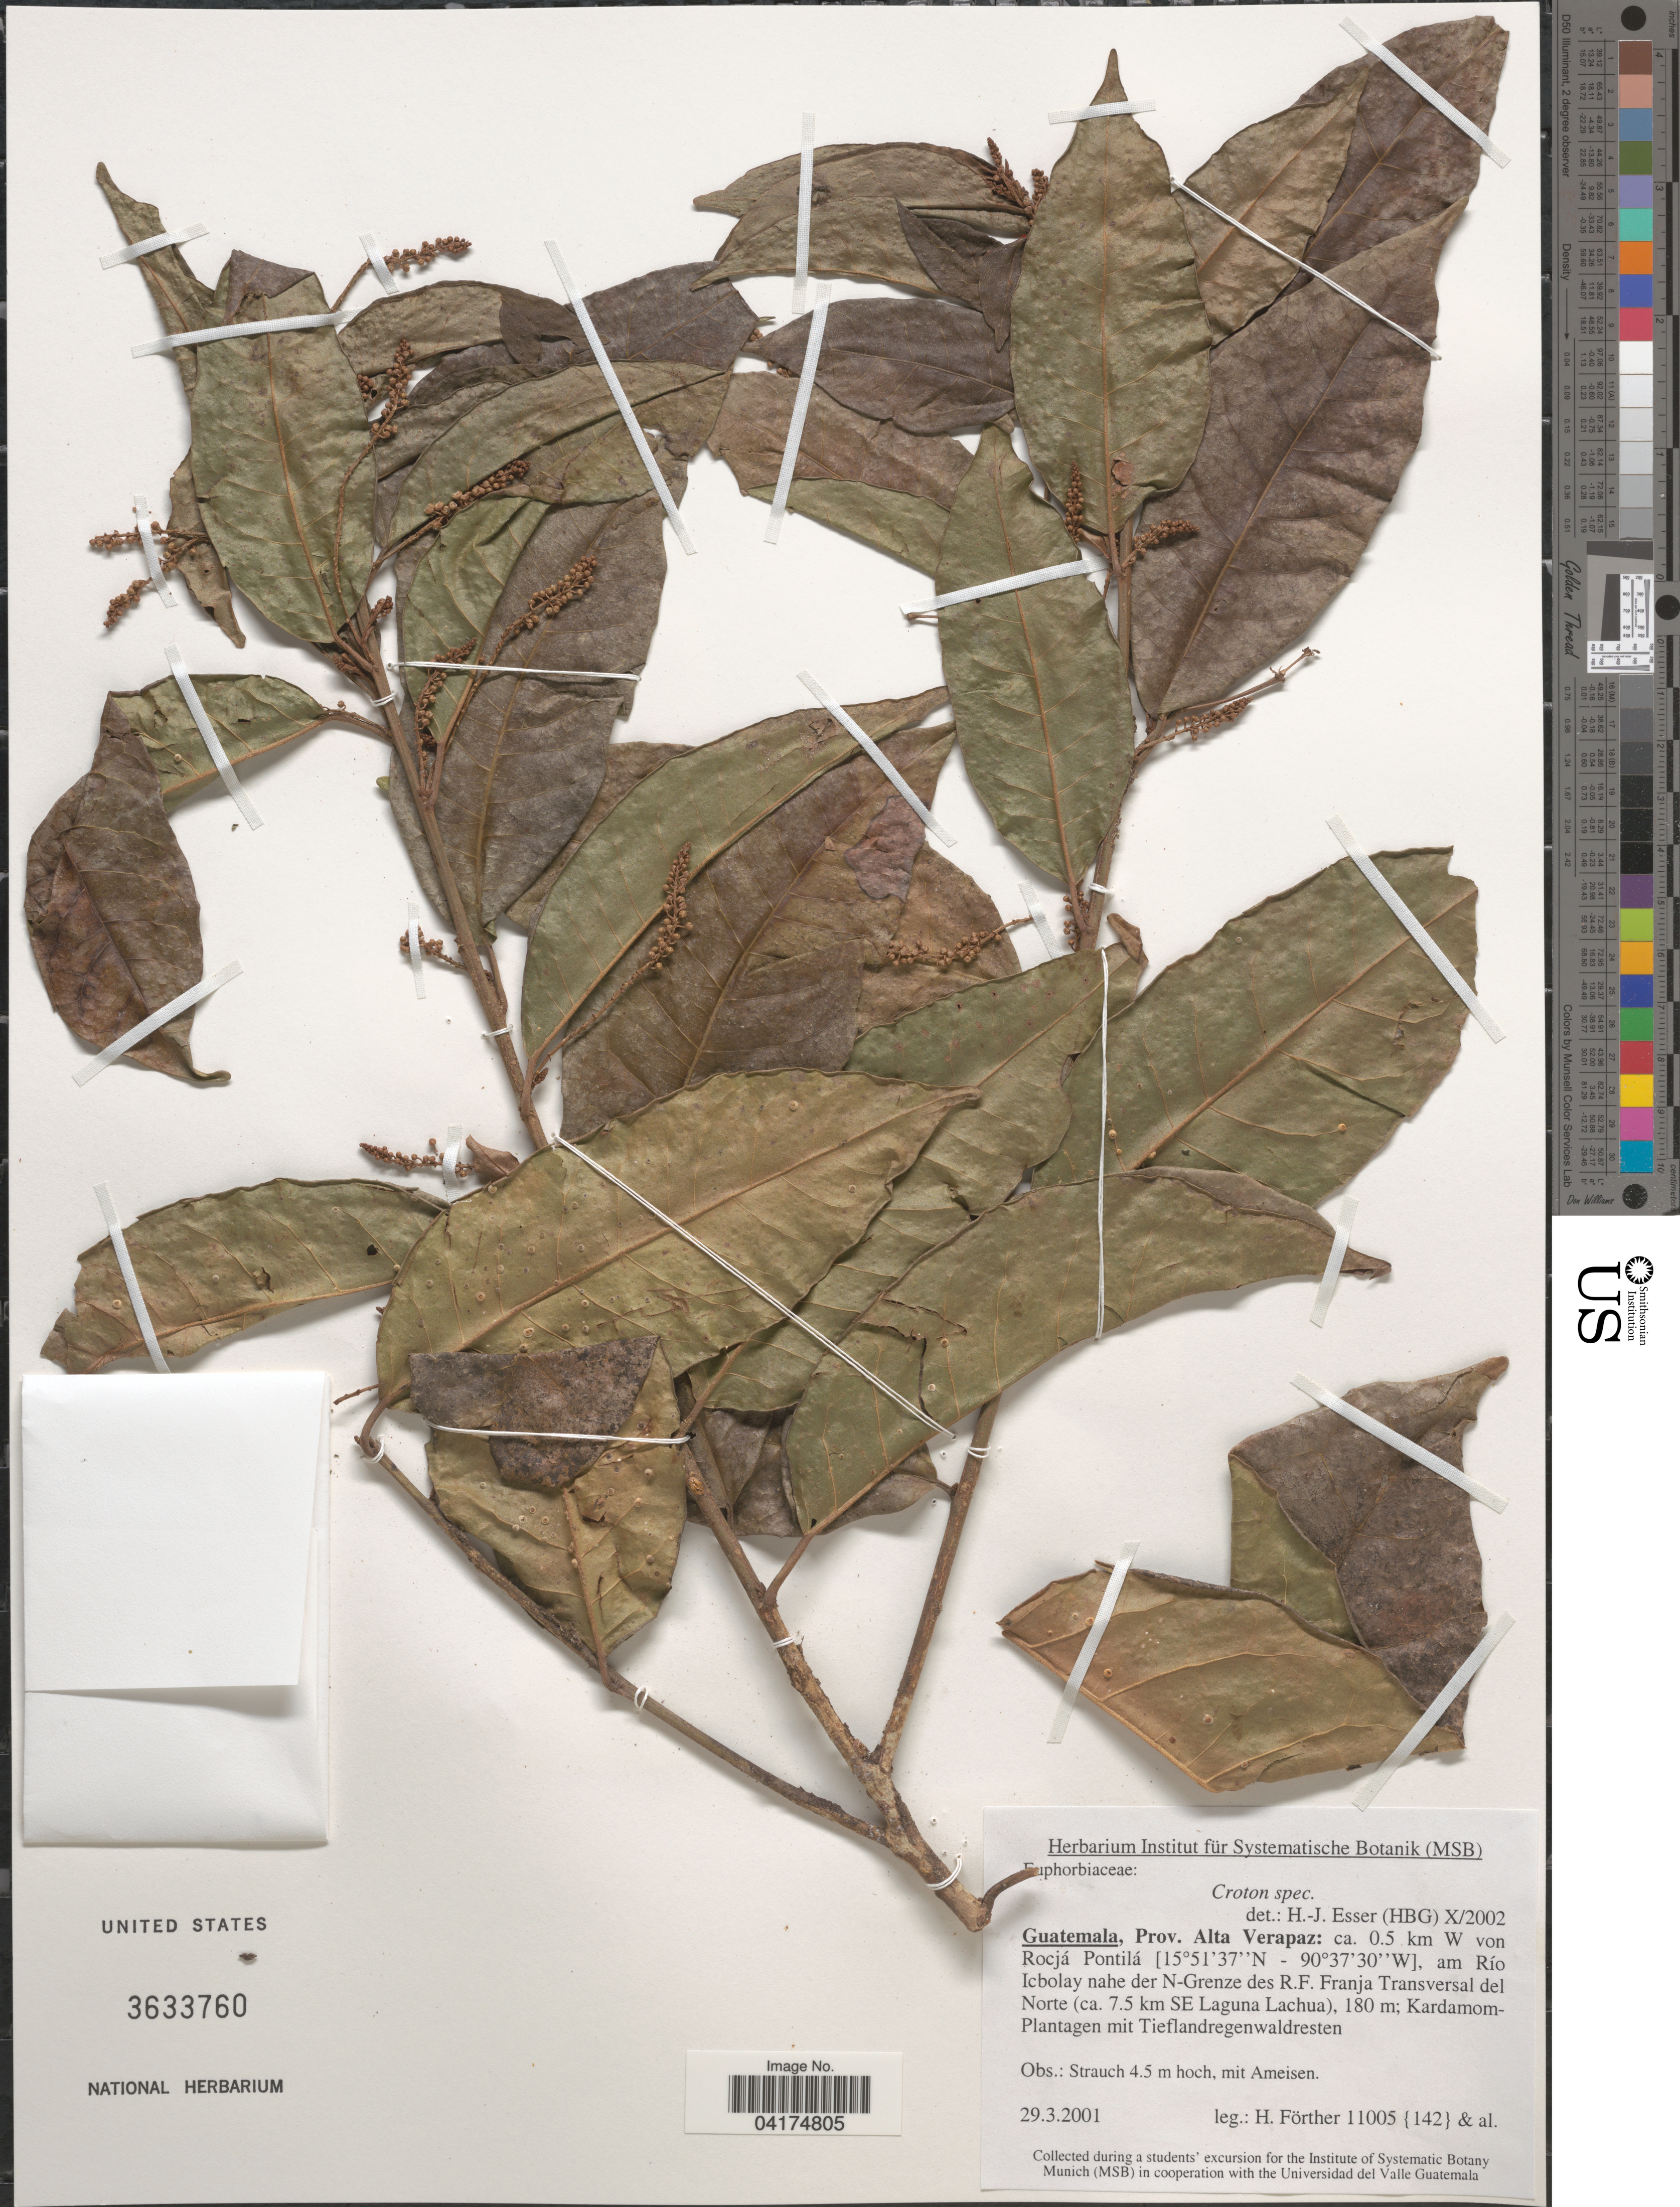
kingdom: Plantae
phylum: Tracheophyta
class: Magnoliopsida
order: Malpighiales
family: Euphorbiaceae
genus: Croton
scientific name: Croton sp.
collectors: H. Förther & et al.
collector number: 11005(142)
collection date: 2001-03-29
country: Guatemala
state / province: Alta Verapaz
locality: Ca. 0.5 km W von Rocjá Pontilá, am Río Icbolay nahe der N-Grenze des R. F. Franja Transversal del Norte (ca. 7.5 km SE Laguna Lachua); Kardamom-Plantagen mit Tieflandregenwaldresten.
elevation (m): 180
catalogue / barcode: US 3633760